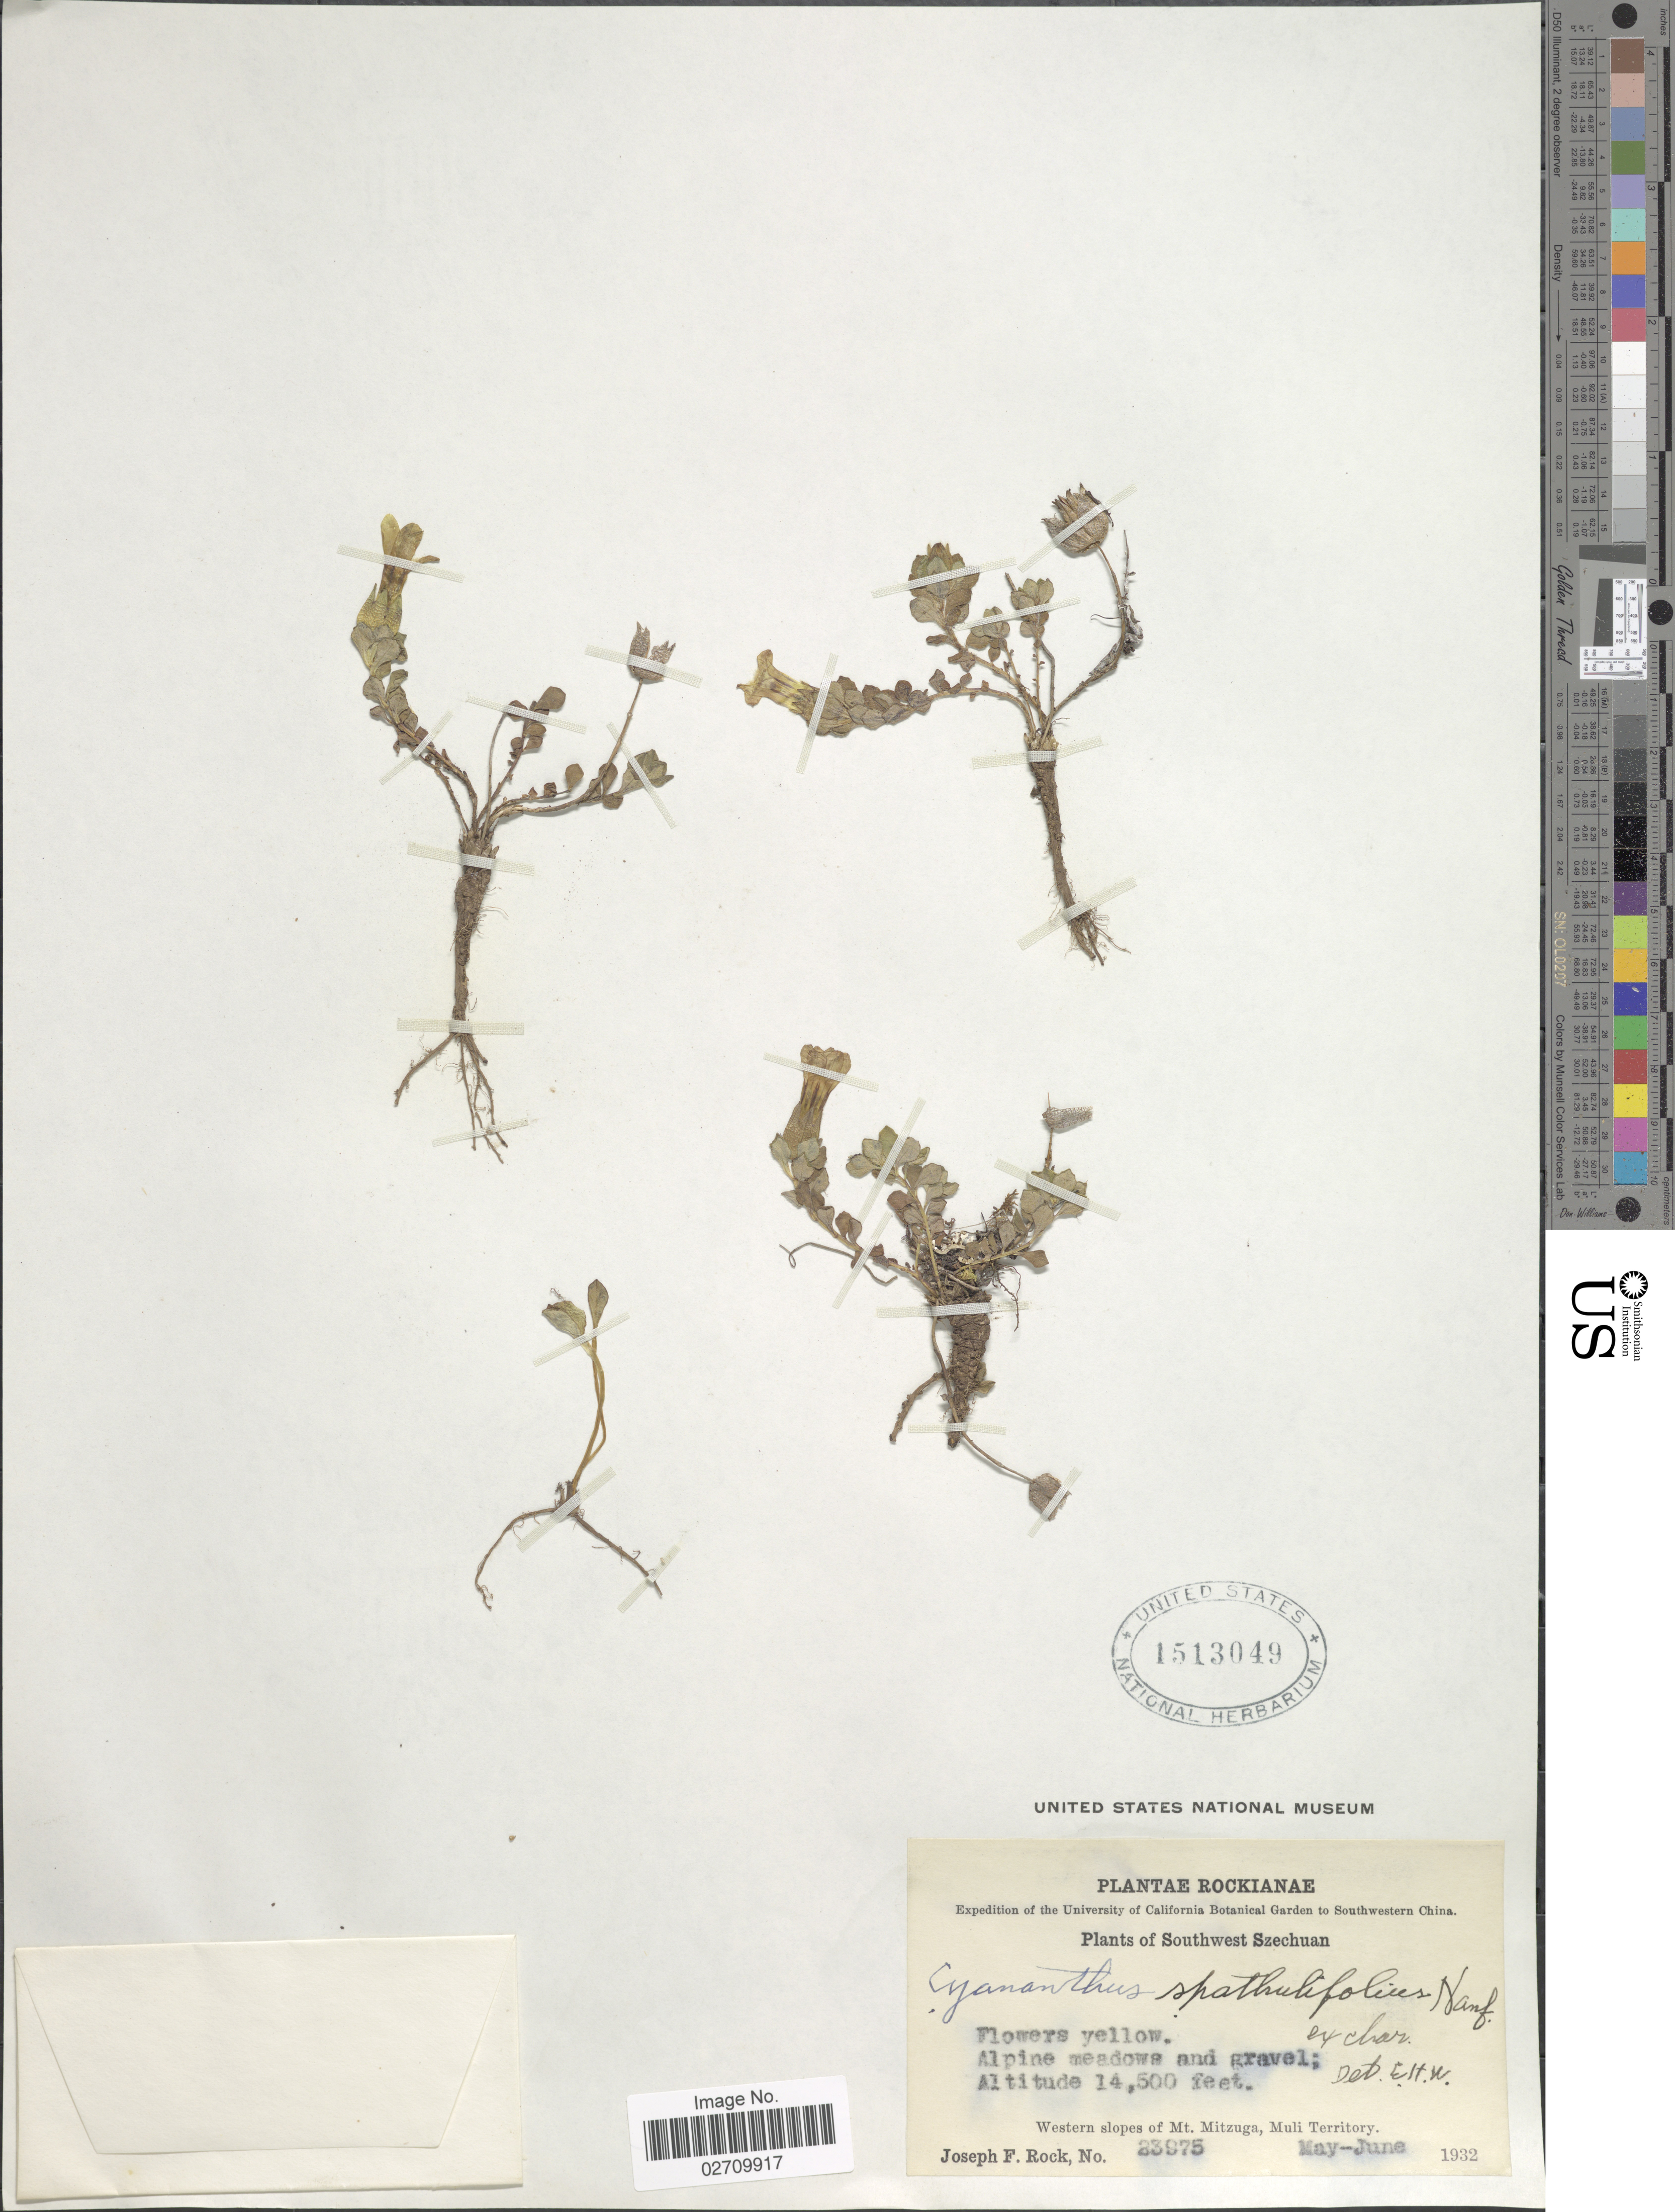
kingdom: Plantae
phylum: Tracheophyta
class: Magnoliopsida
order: Asterales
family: Campanulaceae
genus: Cyananthus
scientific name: Cyananthus spathulifolius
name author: Nannf.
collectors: J. F. Rock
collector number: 23975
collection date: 1932-05/1932-06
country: China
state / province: Sichuan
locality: Rockianae, Western slopes of Mt. Mitzuga, Muli Territory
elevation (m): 4420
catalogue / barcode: US 1513049